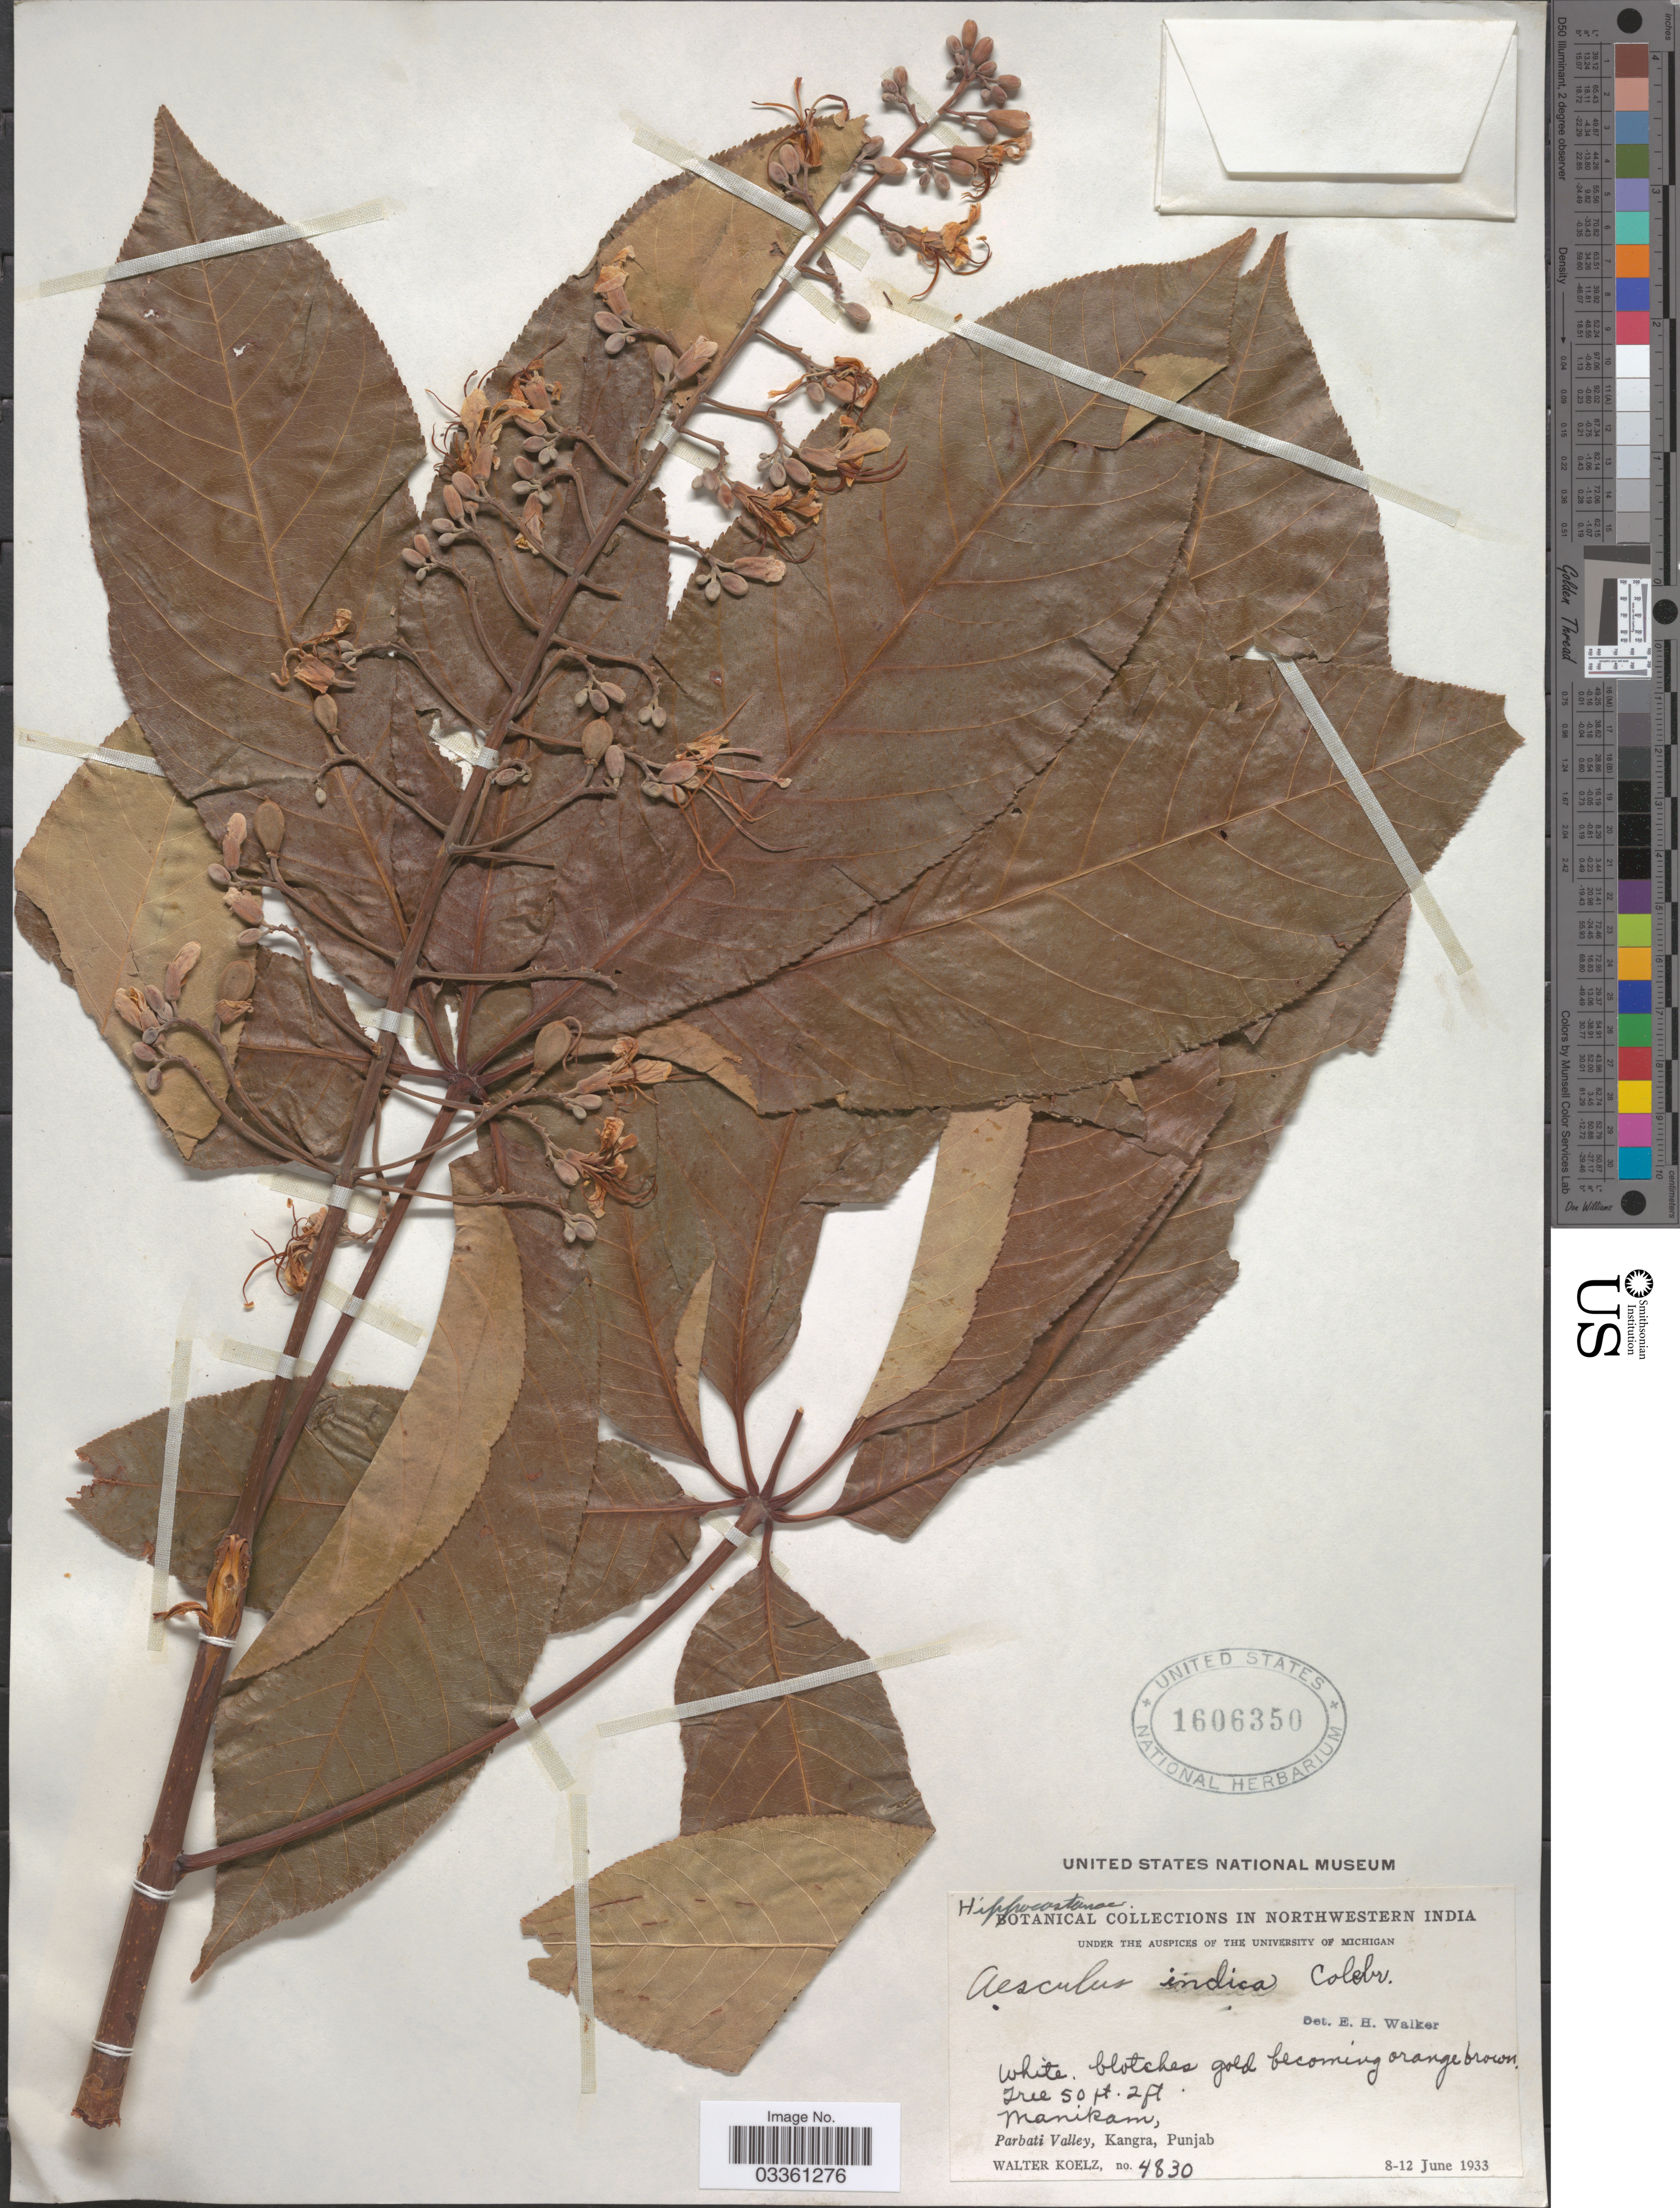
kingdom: Plantae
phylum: Tracheophyta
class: Magnoliopsida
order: Sapindales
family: Sapindaceae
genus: Aesculus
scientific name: Aesculus indica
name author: (Wall. ex Cambess.) Hook.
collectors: W. N. Koelz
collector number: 4830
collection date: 1933-06-08/1933-06-12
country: India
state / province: Punjab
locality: Northwestern India. Manikam, Parbati Valley.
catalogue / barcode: US 1606350